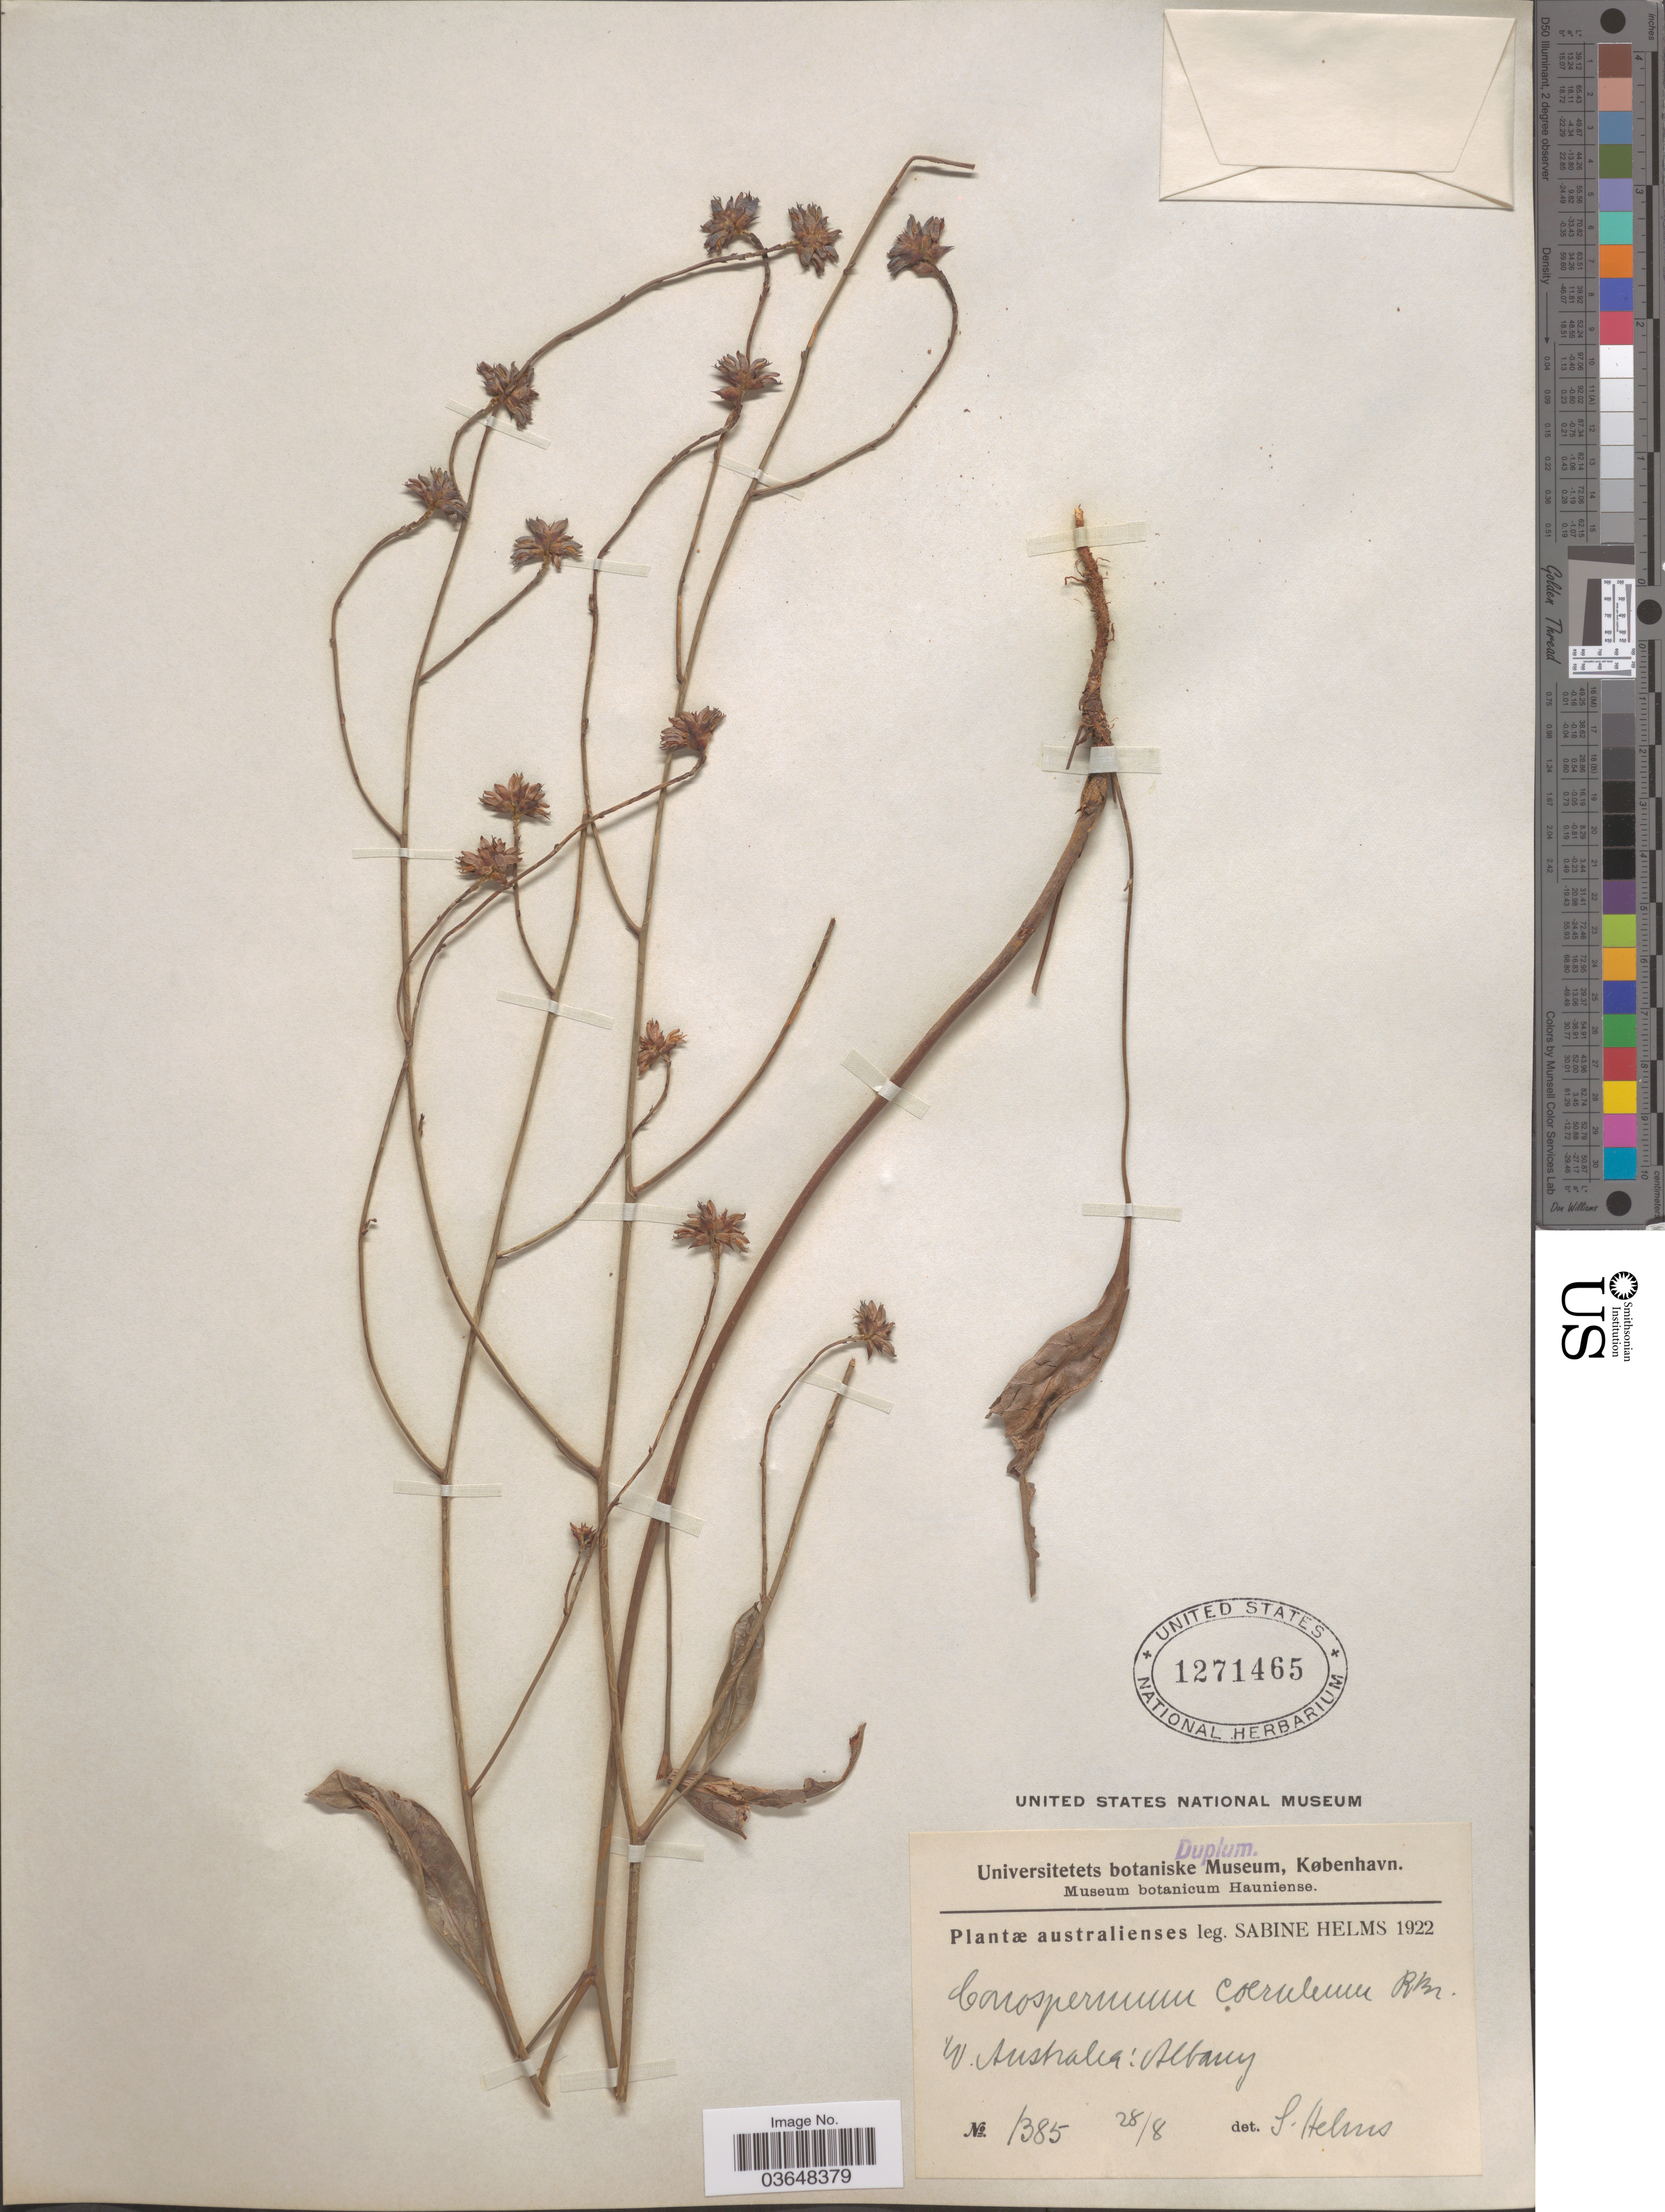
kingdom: Plantae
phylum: Tracheophyta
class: Magnoliopsida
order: Proteales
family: Proteaceae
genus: Conospermum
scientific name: Conospermum caeruleum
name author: R. Br.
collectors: S. Helms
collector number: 1385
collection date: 1922-08-28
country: Australia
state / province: Western Australia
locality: Albany.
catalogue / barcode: US 1271465